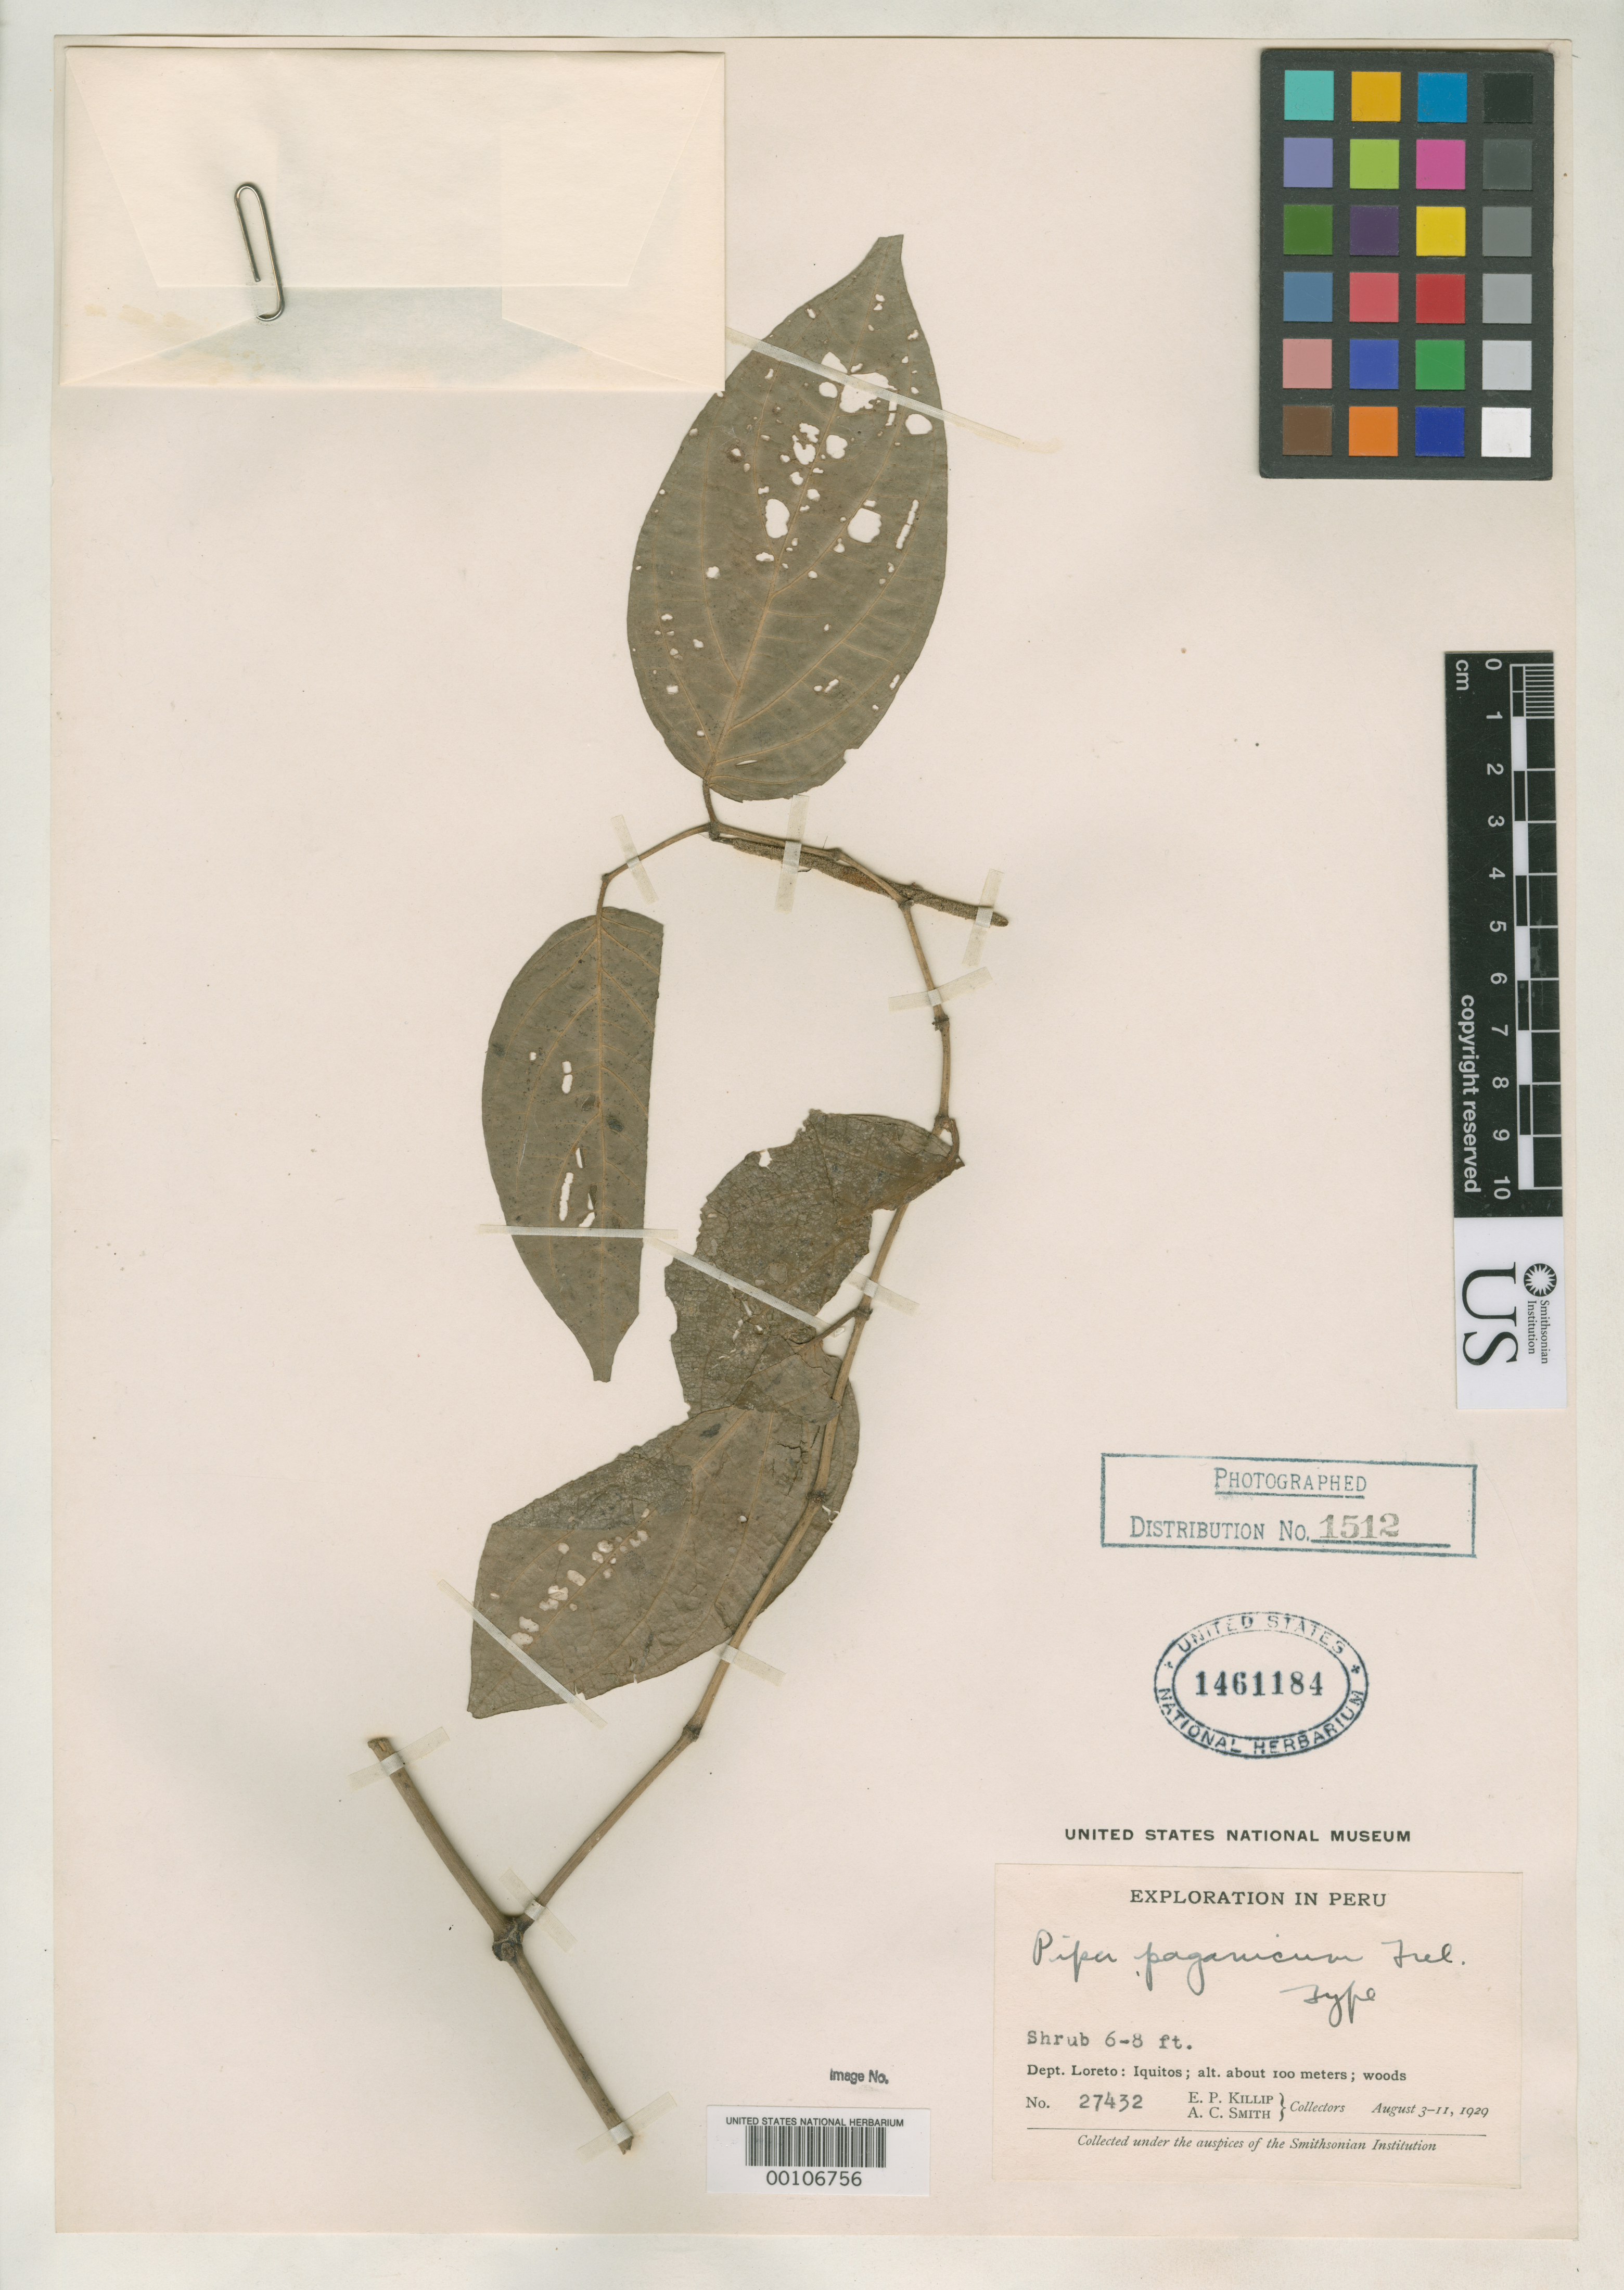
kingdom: Plantae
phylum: Tracheophyta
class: Magnoliopsida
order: Piperales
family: Piperaceae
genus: Piper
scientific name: Piper paganicum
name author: Trel. in J.F. Macbr.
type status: Holotype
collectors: E. P. Killip & A. C. Smith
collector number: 27432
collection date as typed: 03 Aug 1929 to 11 Aug 1929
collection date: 1929-08-03/1929-08-11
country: Peru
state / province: Loreto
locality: Iquitos.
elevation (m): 100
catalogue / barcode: US 1461184